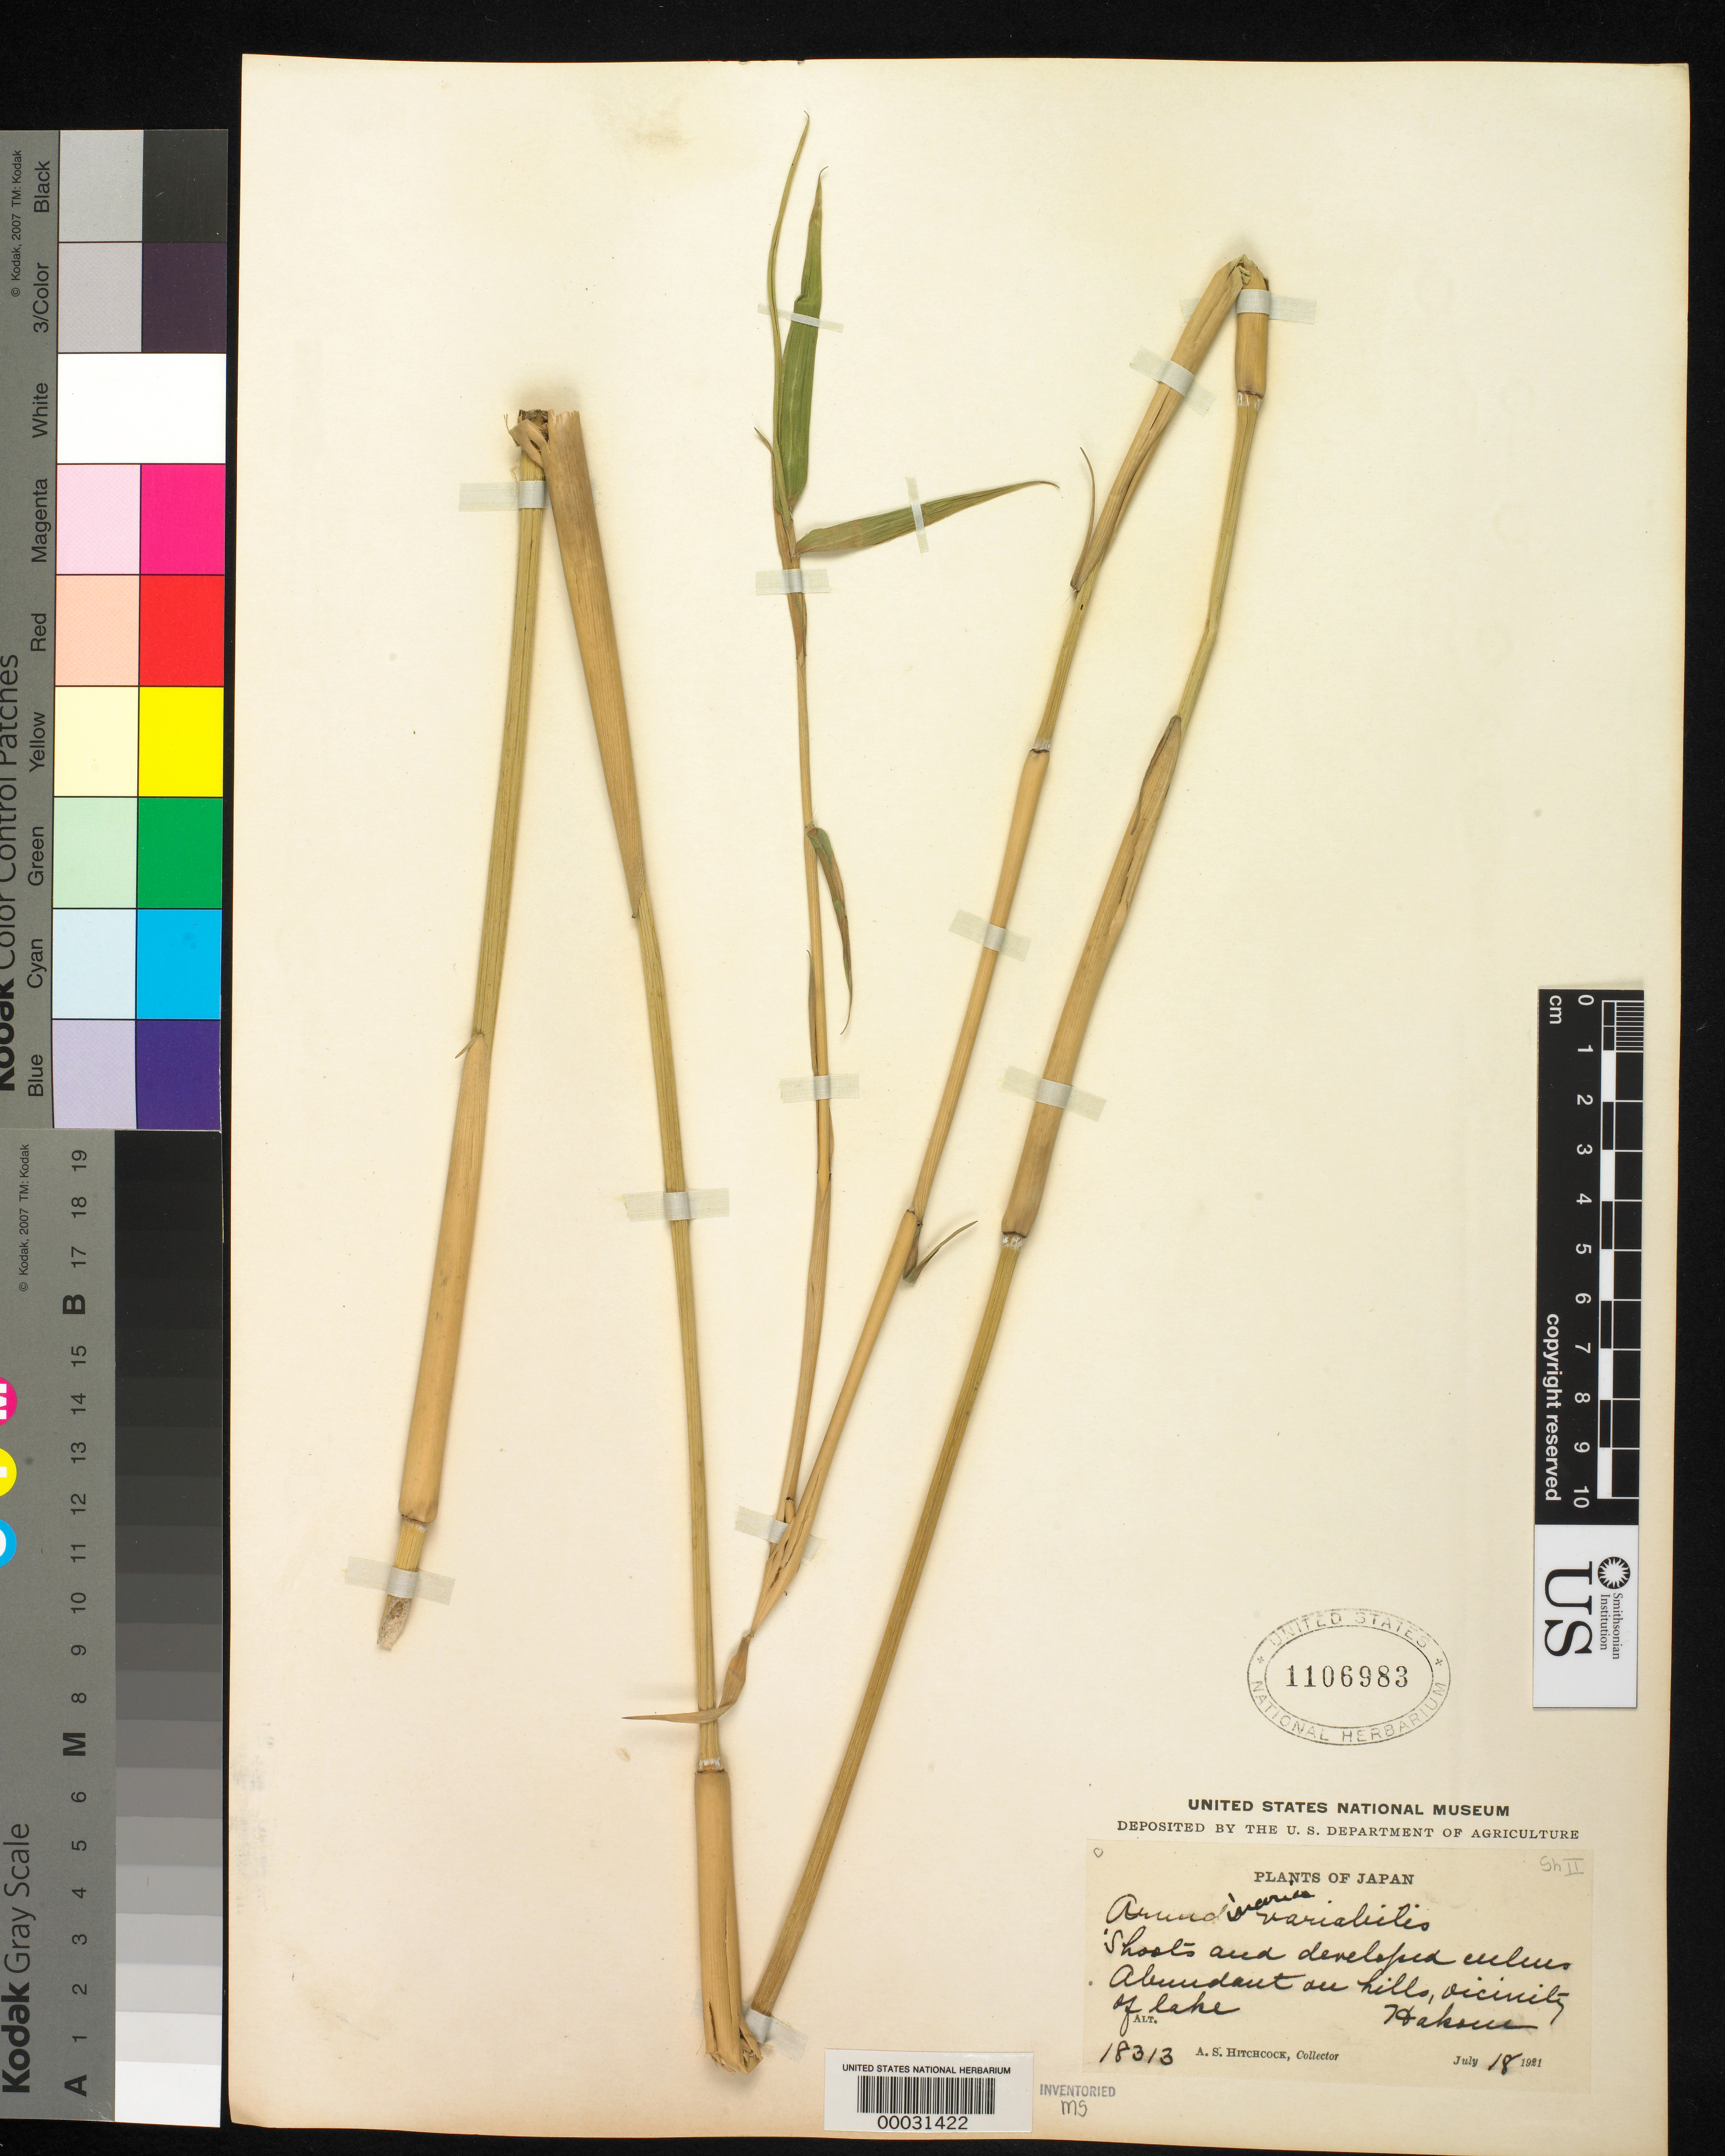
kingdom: Plantae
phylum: Tracheophyta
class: Liliopsida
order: Poales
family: Poaceae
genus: Pleioblastus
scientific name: Pleioblastus fortunei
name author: (Van Houtte) Nakai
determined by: Poaceae Reorganization Project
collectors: A. S. Hitchcock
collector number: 18313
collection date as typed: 18 Jul 1921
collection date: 1921-07-18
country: Japan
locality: Hakone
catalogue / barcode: US 1106983